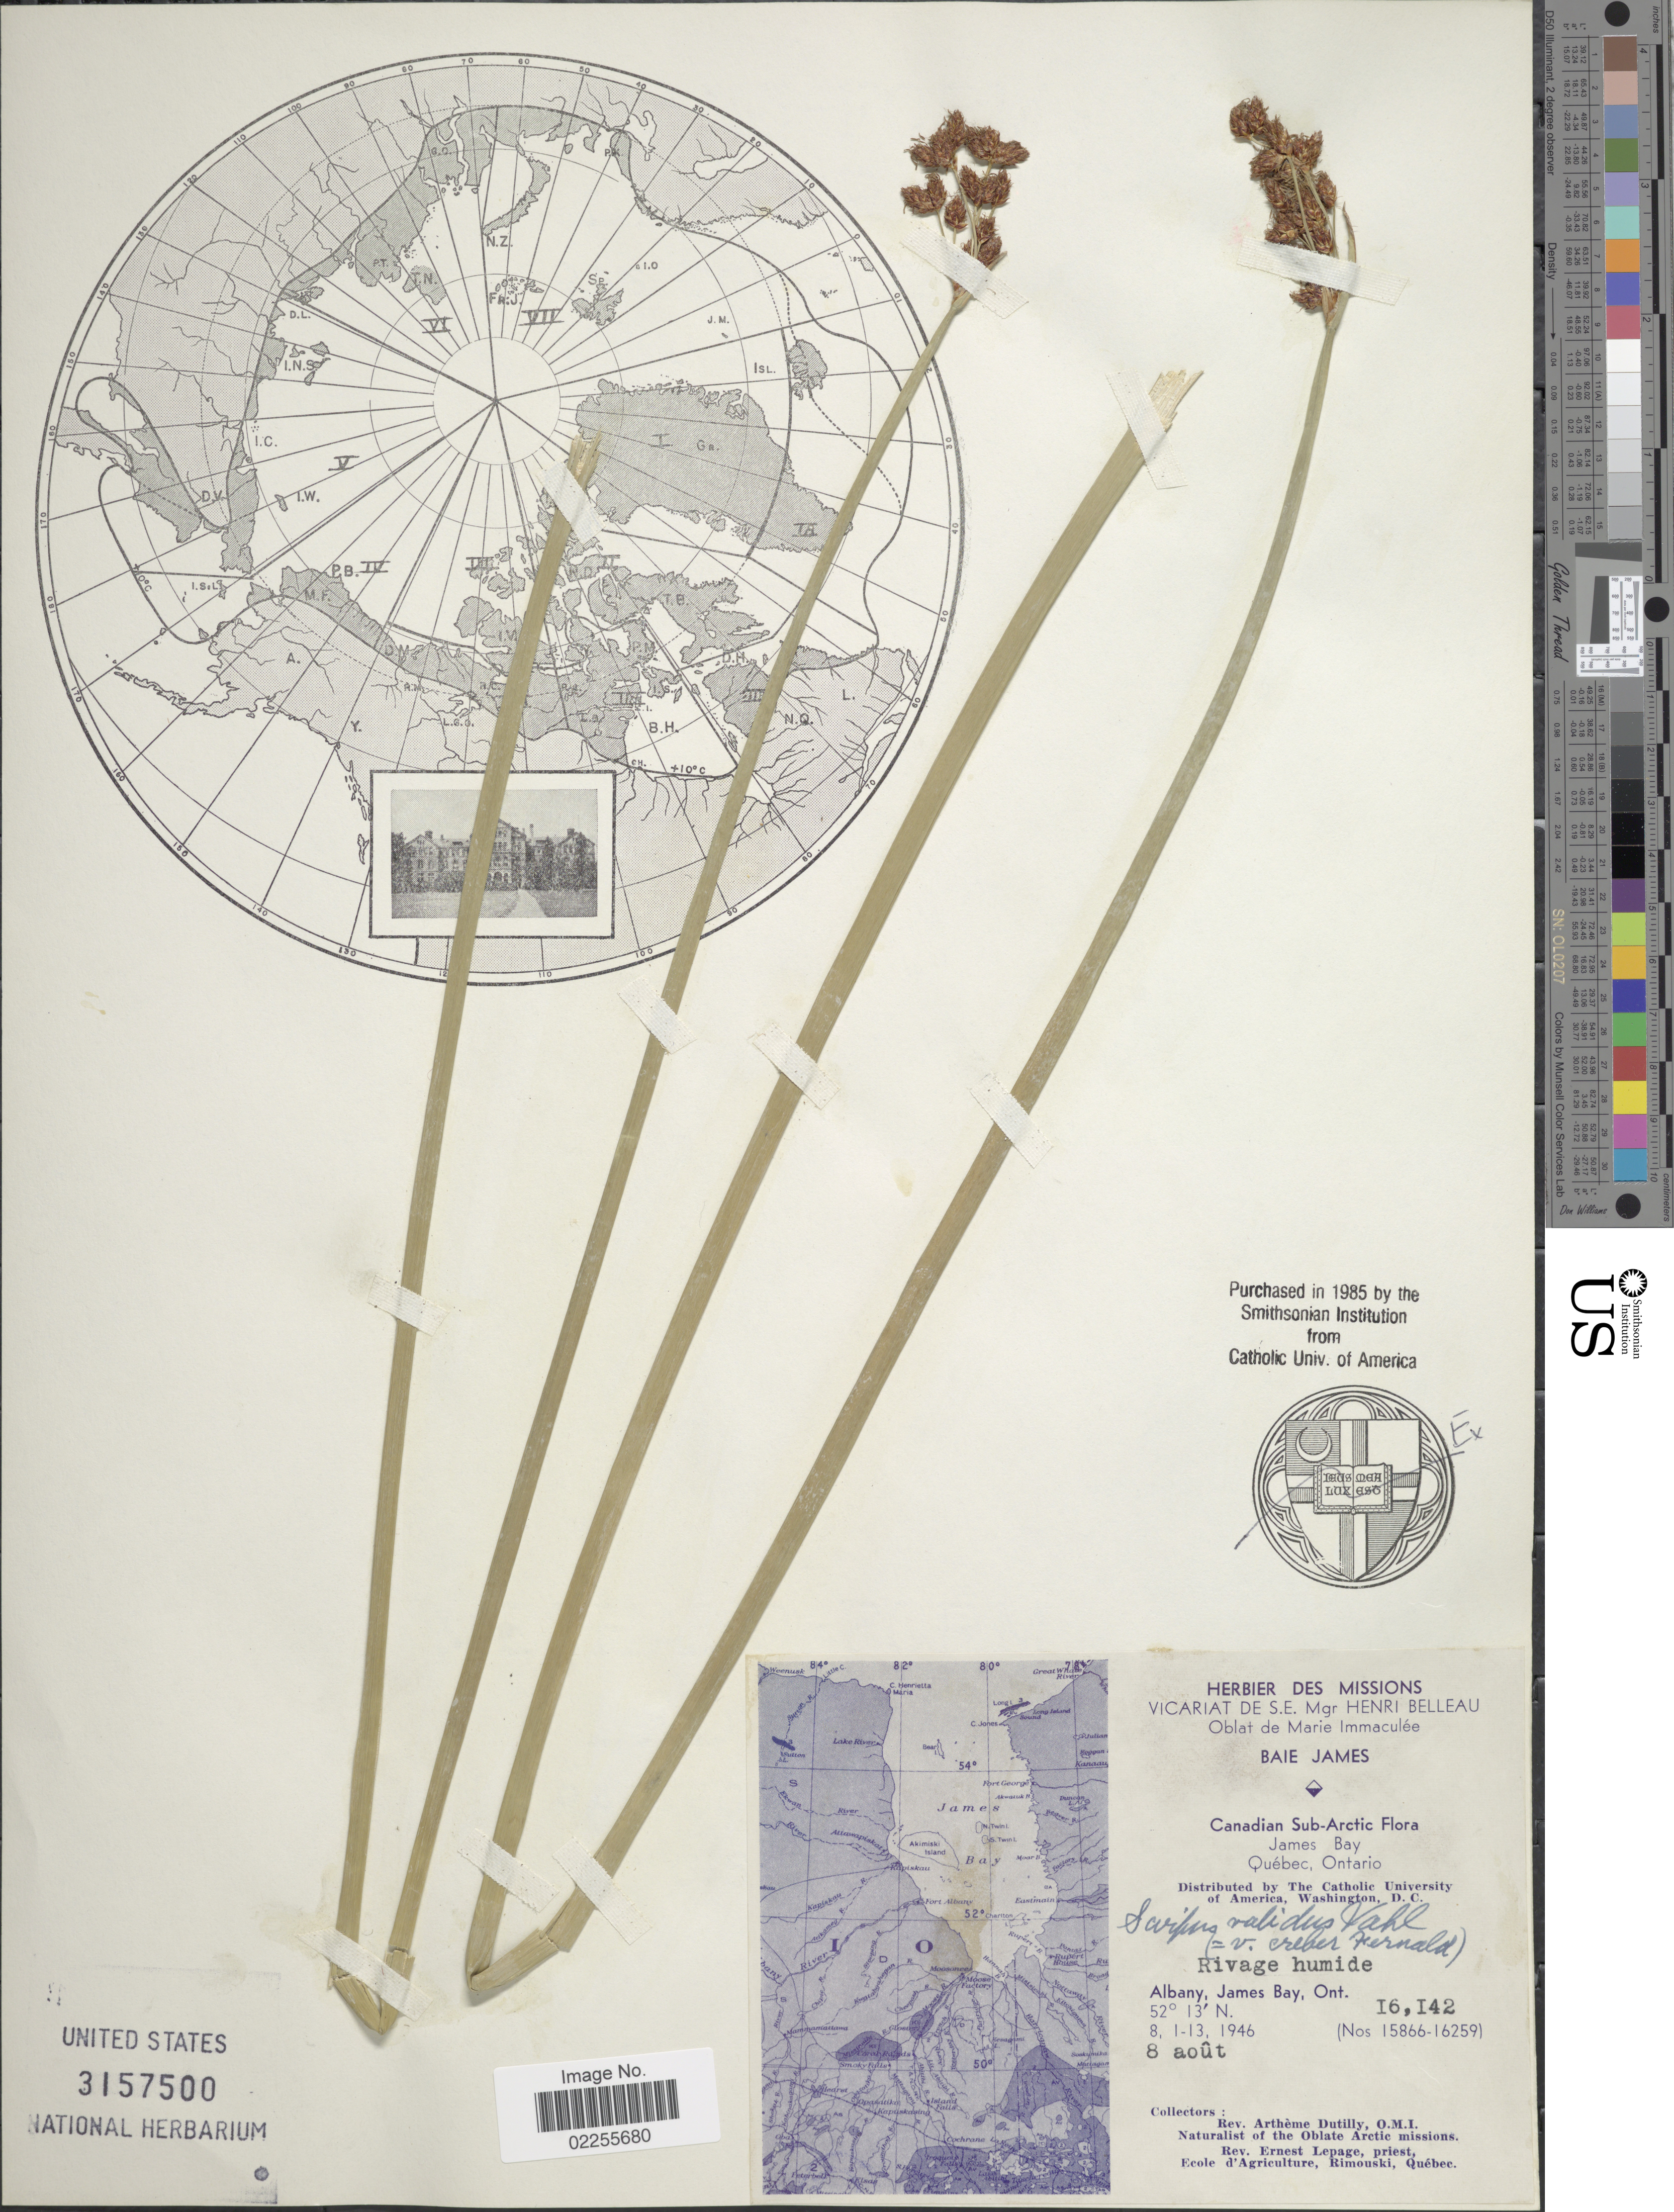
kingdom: Plantae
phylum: Tracheophyta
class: Liliopsida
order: Poales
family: Cyperaceae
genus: Schoenoplectus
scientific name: Schoenoplectus tabernaemontani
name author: (C.C. Gmel.) Palla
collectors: A. Dutilly & E. Lepage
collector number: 16142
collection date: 1946-08-08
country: Canada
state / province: Ontario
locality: Candian Sub-Arctic, James Bay, Albany, Ont.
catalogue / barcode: US 3157500